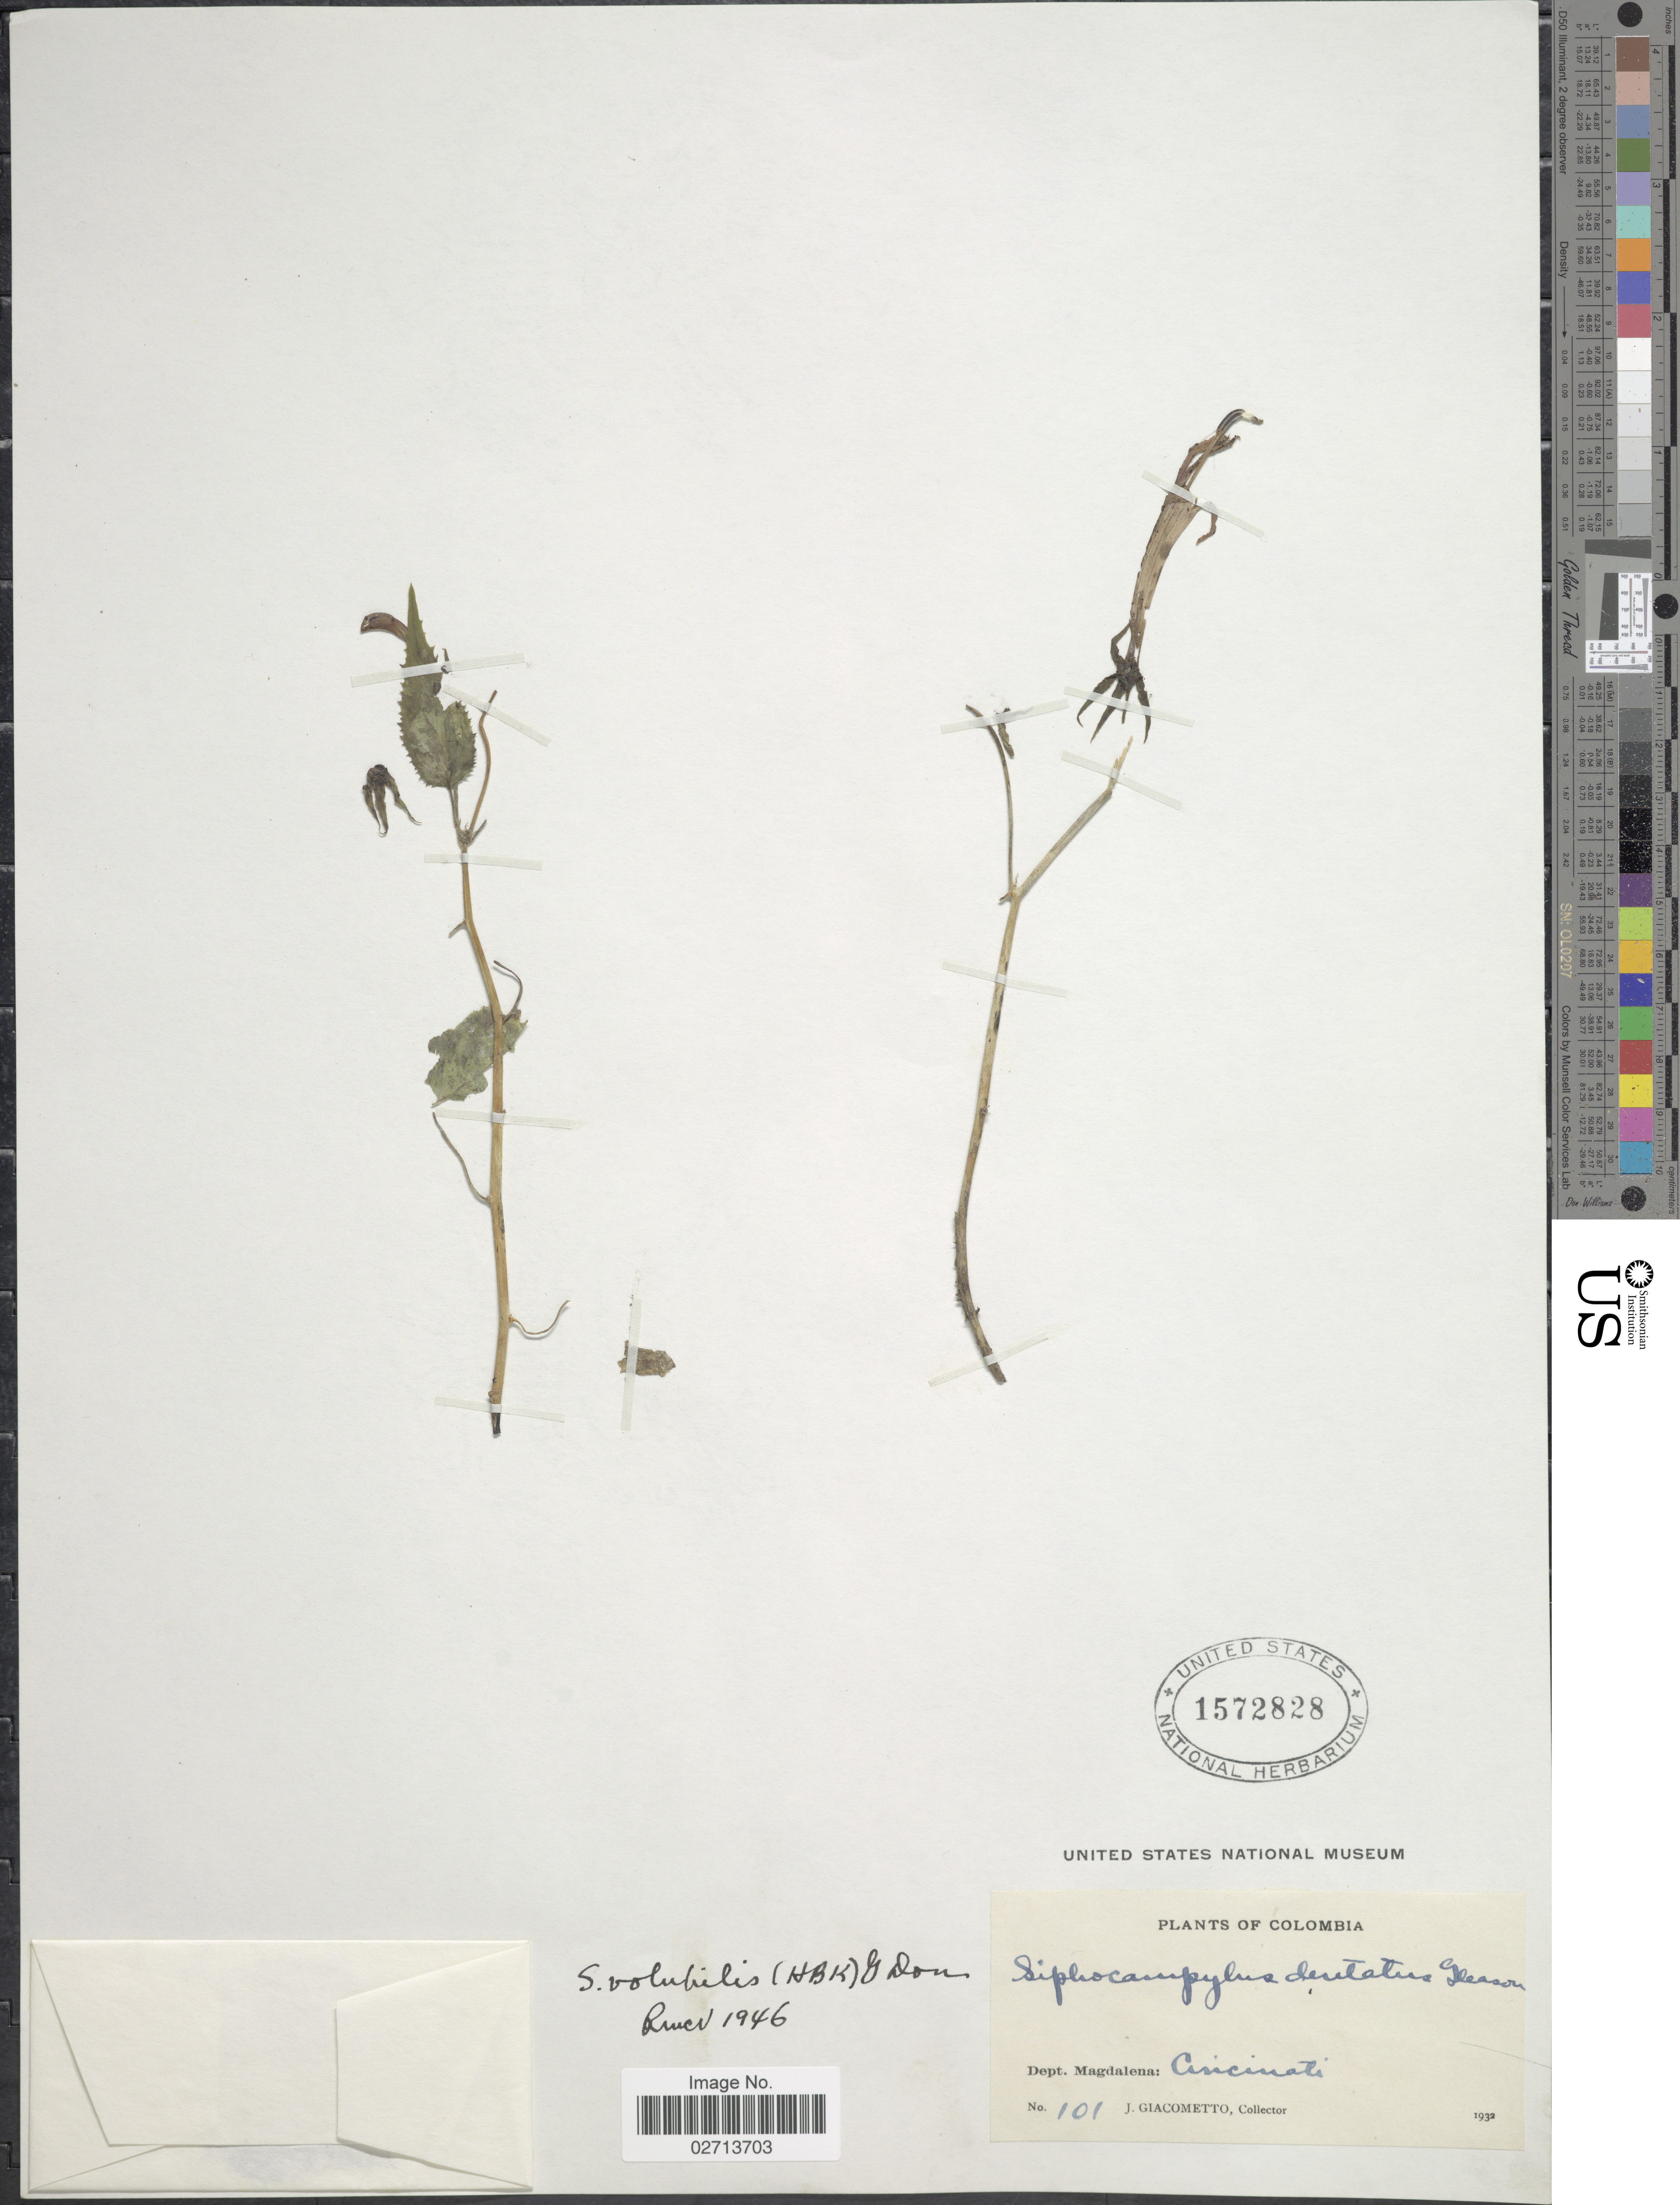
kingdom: Plantae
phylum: Tracheophyta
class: Magnoliopsida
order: Asterales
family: Campanulaceae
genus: Siphocampylus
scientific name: Siphocampylus cordatus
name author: (Willd. ex Schult.) E. Wimm.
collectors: J. Giacometto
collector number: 101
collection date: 1932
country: Colombia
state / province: Magdalena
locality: Dept. Magdalena: Cincinati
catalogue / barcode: US 1572828